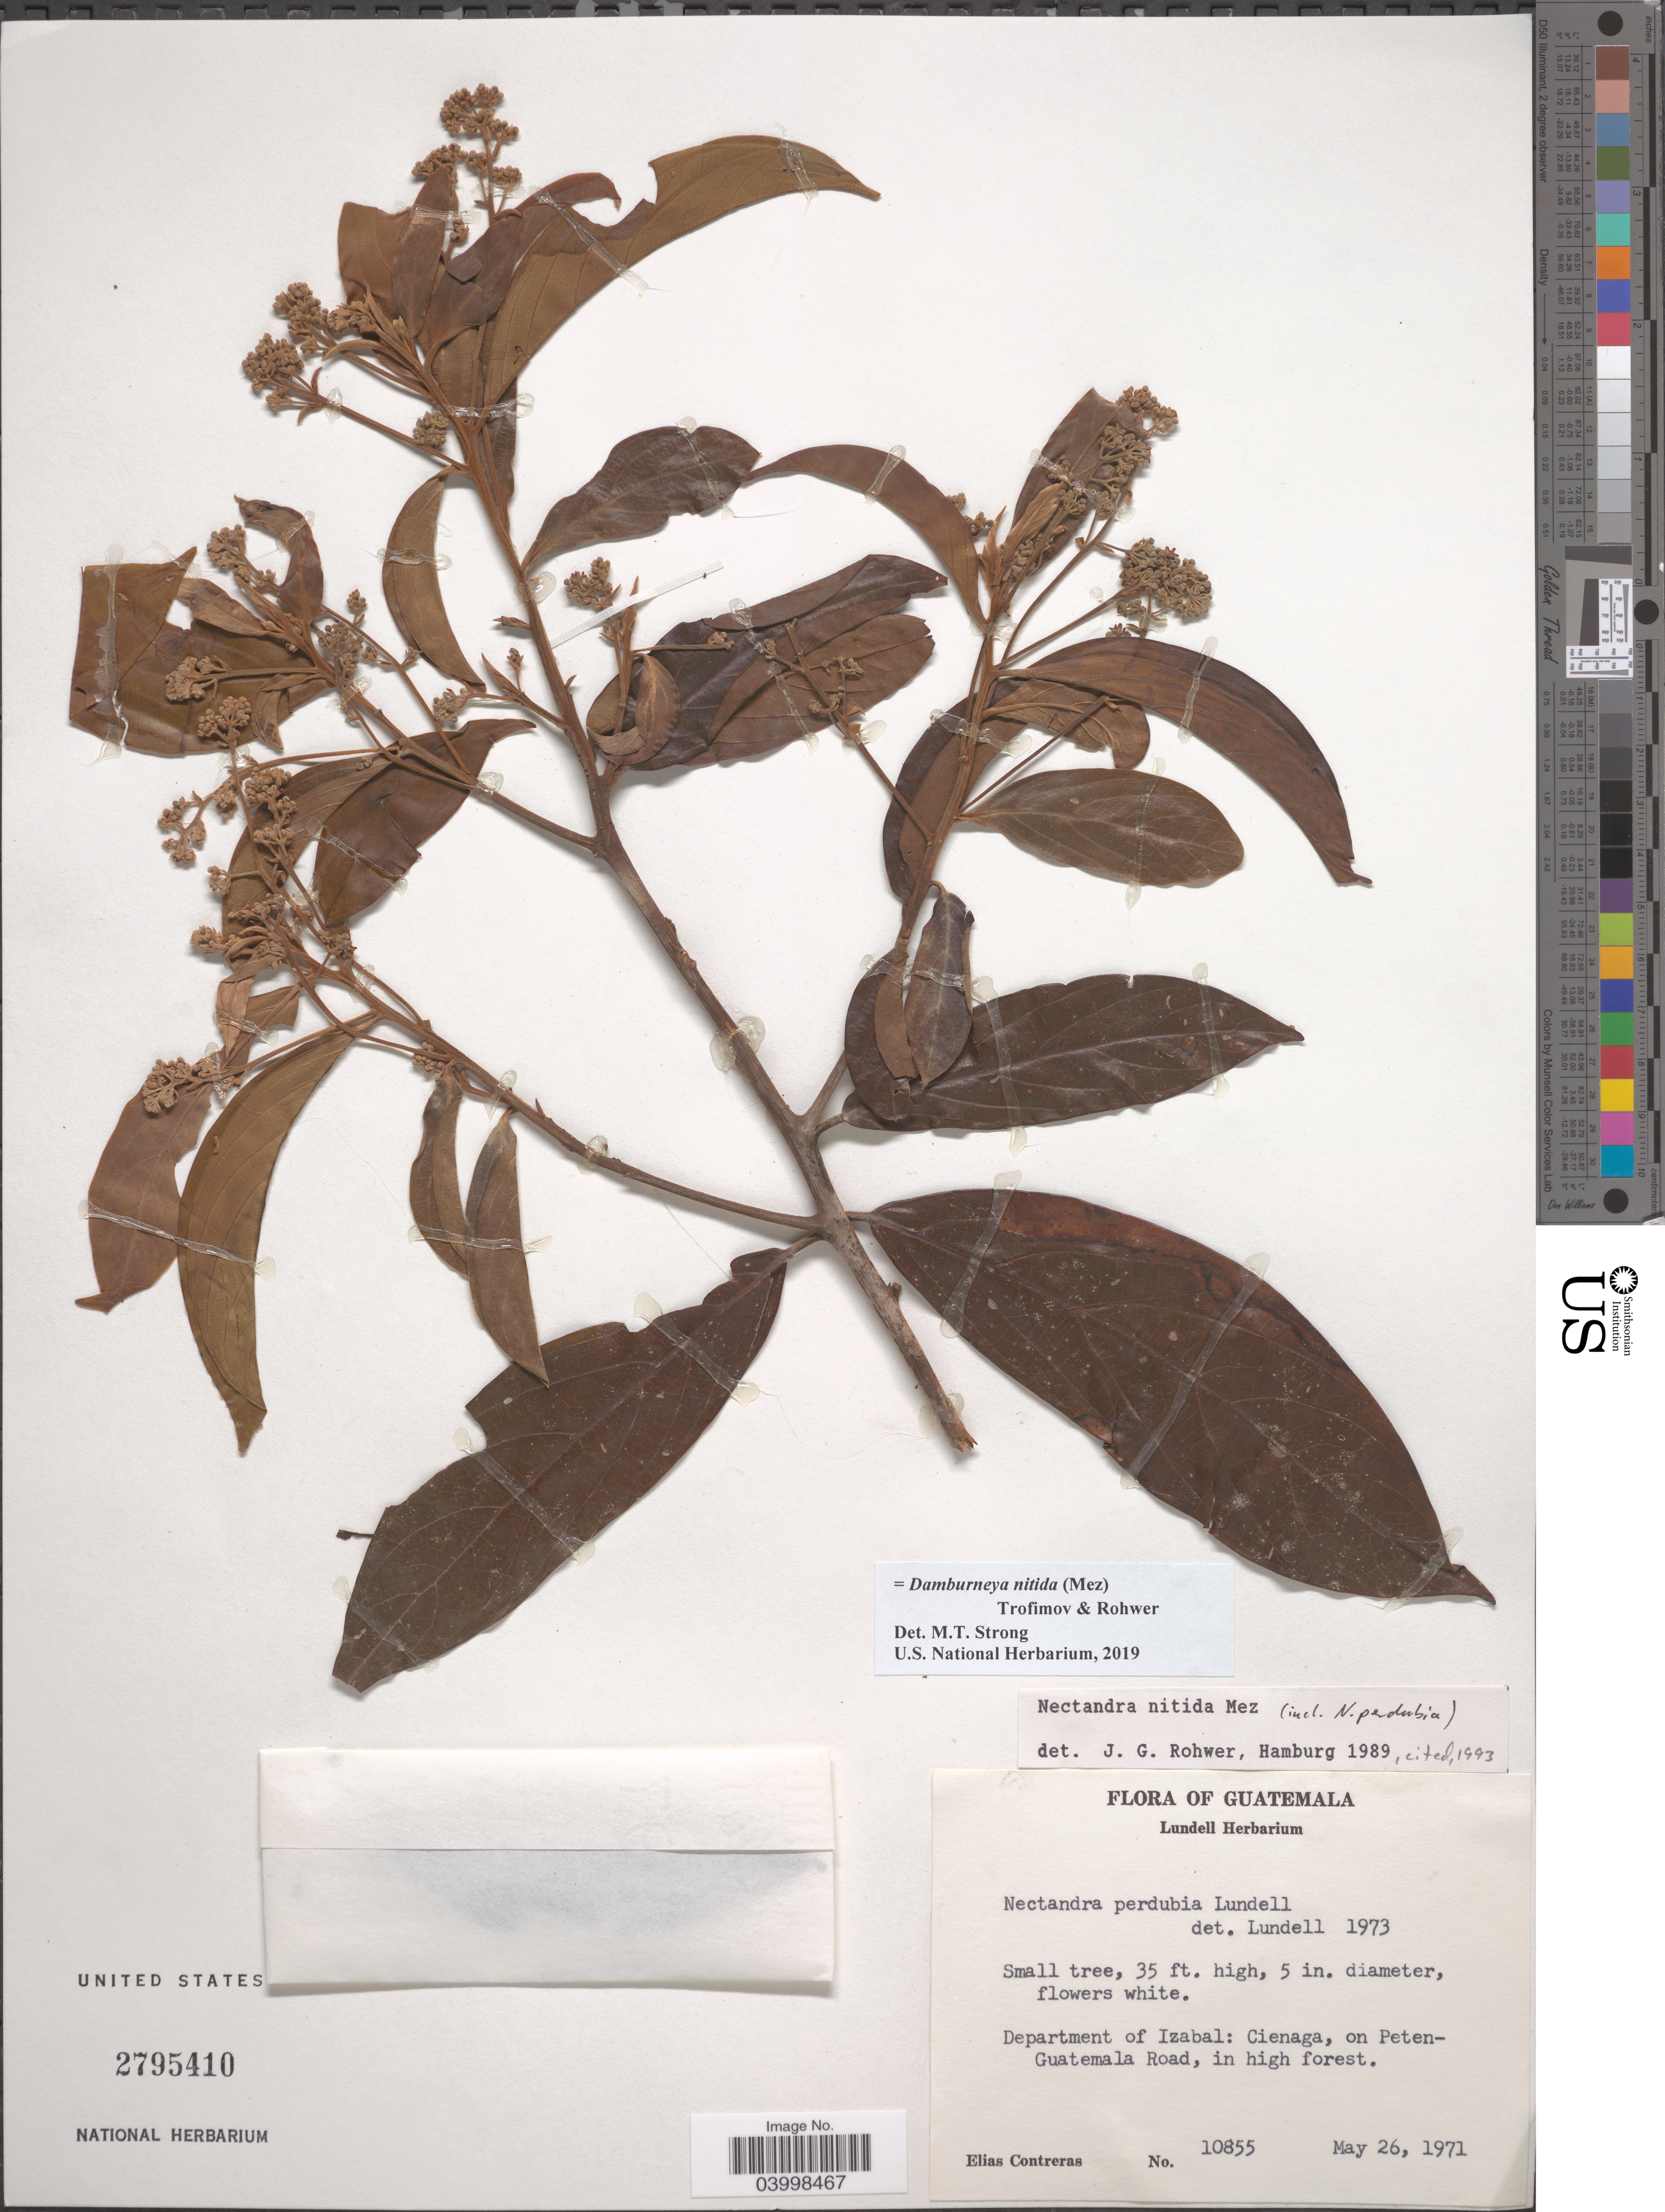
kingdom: Plantae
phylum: Tracheophyta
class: Magnoliopsida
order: Laurales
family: Lauraceae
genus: Damburneya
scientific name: Damburneya nitida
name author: (Mez) Trofimov & Rohwer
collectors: E. Contreras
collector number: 10855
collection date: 1971-05-26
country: Guatemala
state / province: Izabal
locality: Department of Izabal: Cienaga, on Peten-Guatemala Road.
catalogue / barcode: US 2795410